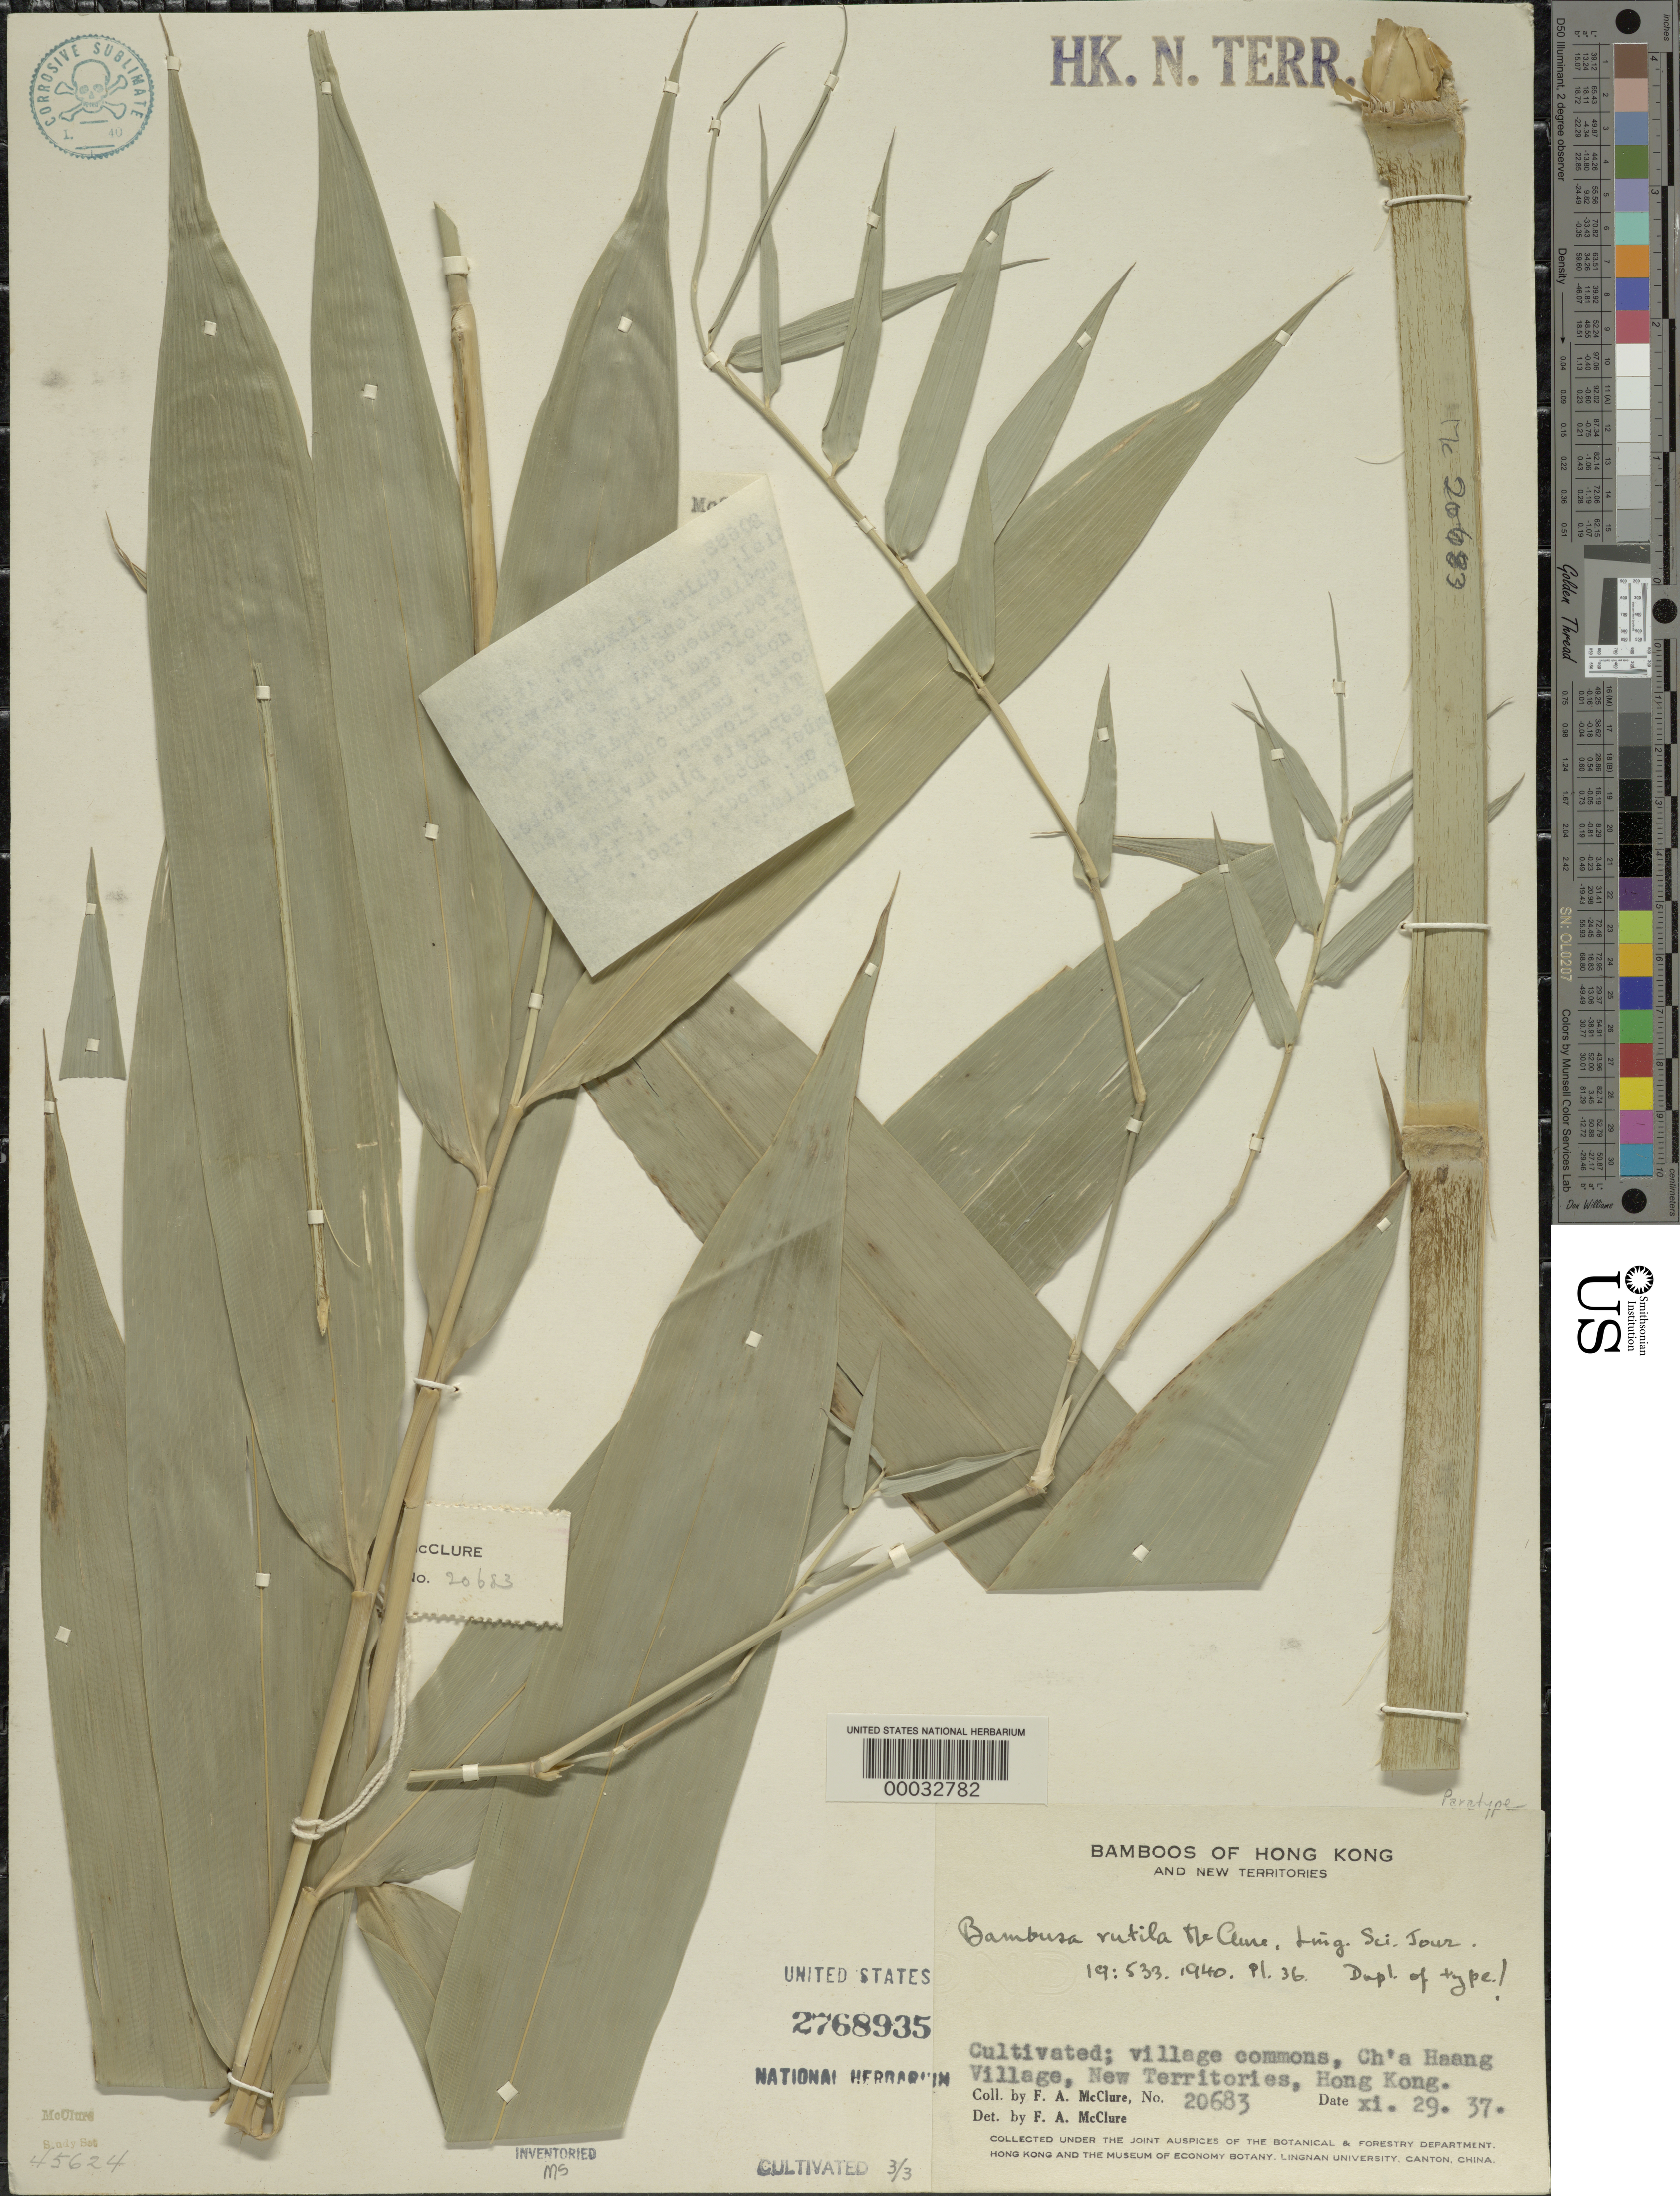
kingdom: Plantae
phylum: Tracheophyta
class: Liliopsida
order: Poales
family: Poaceae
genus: Bambusa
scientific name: Bambusa rutila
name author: McClure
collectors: F. A. McClure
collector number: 20683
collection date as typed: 29 Nov 1937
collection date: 1937-11-29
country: China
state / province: Hong Kong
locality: Ch'a Haang Village, N. T.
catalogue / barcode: US 2768935